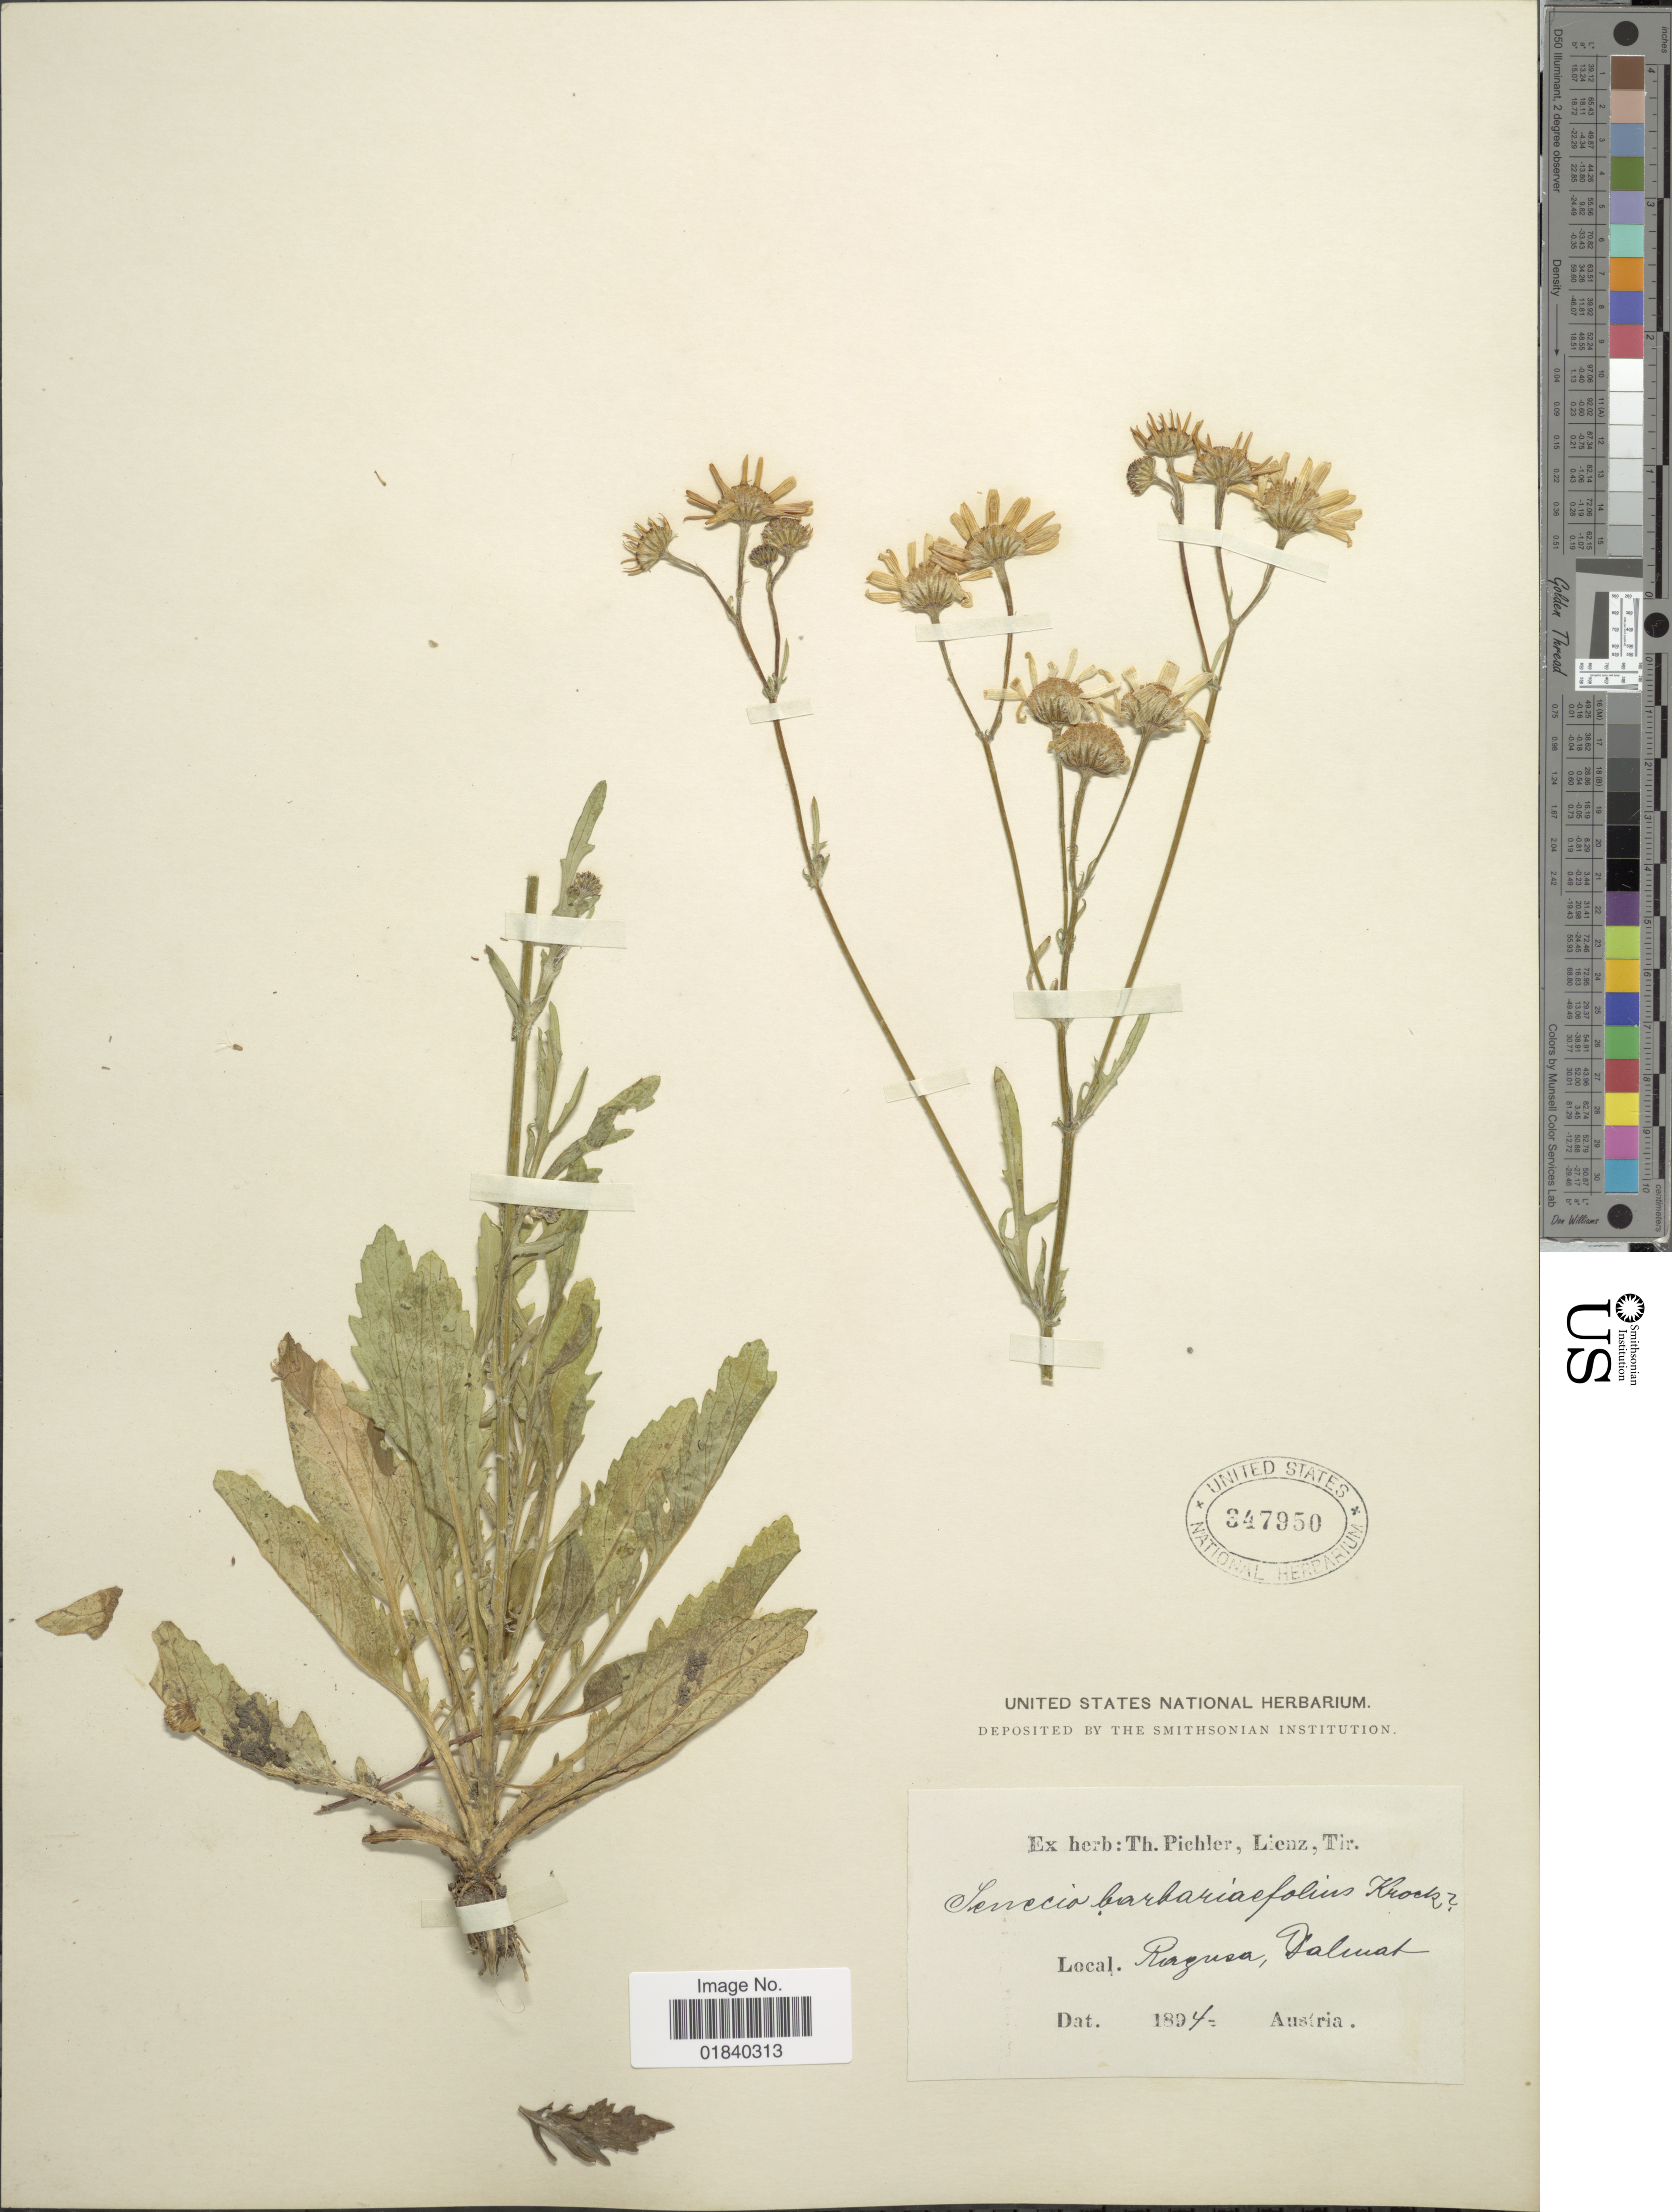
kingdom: Plantae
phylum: Tracheophyta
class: Magnoliopsida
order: Asterales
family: Asteraceae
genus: Senecio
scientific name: Senecio barbareifolius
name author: Turcz.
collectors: ex herb. T. Pichler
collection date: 1894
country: Croatia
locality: Ragusa, Dalmat.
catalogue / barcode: US 347950